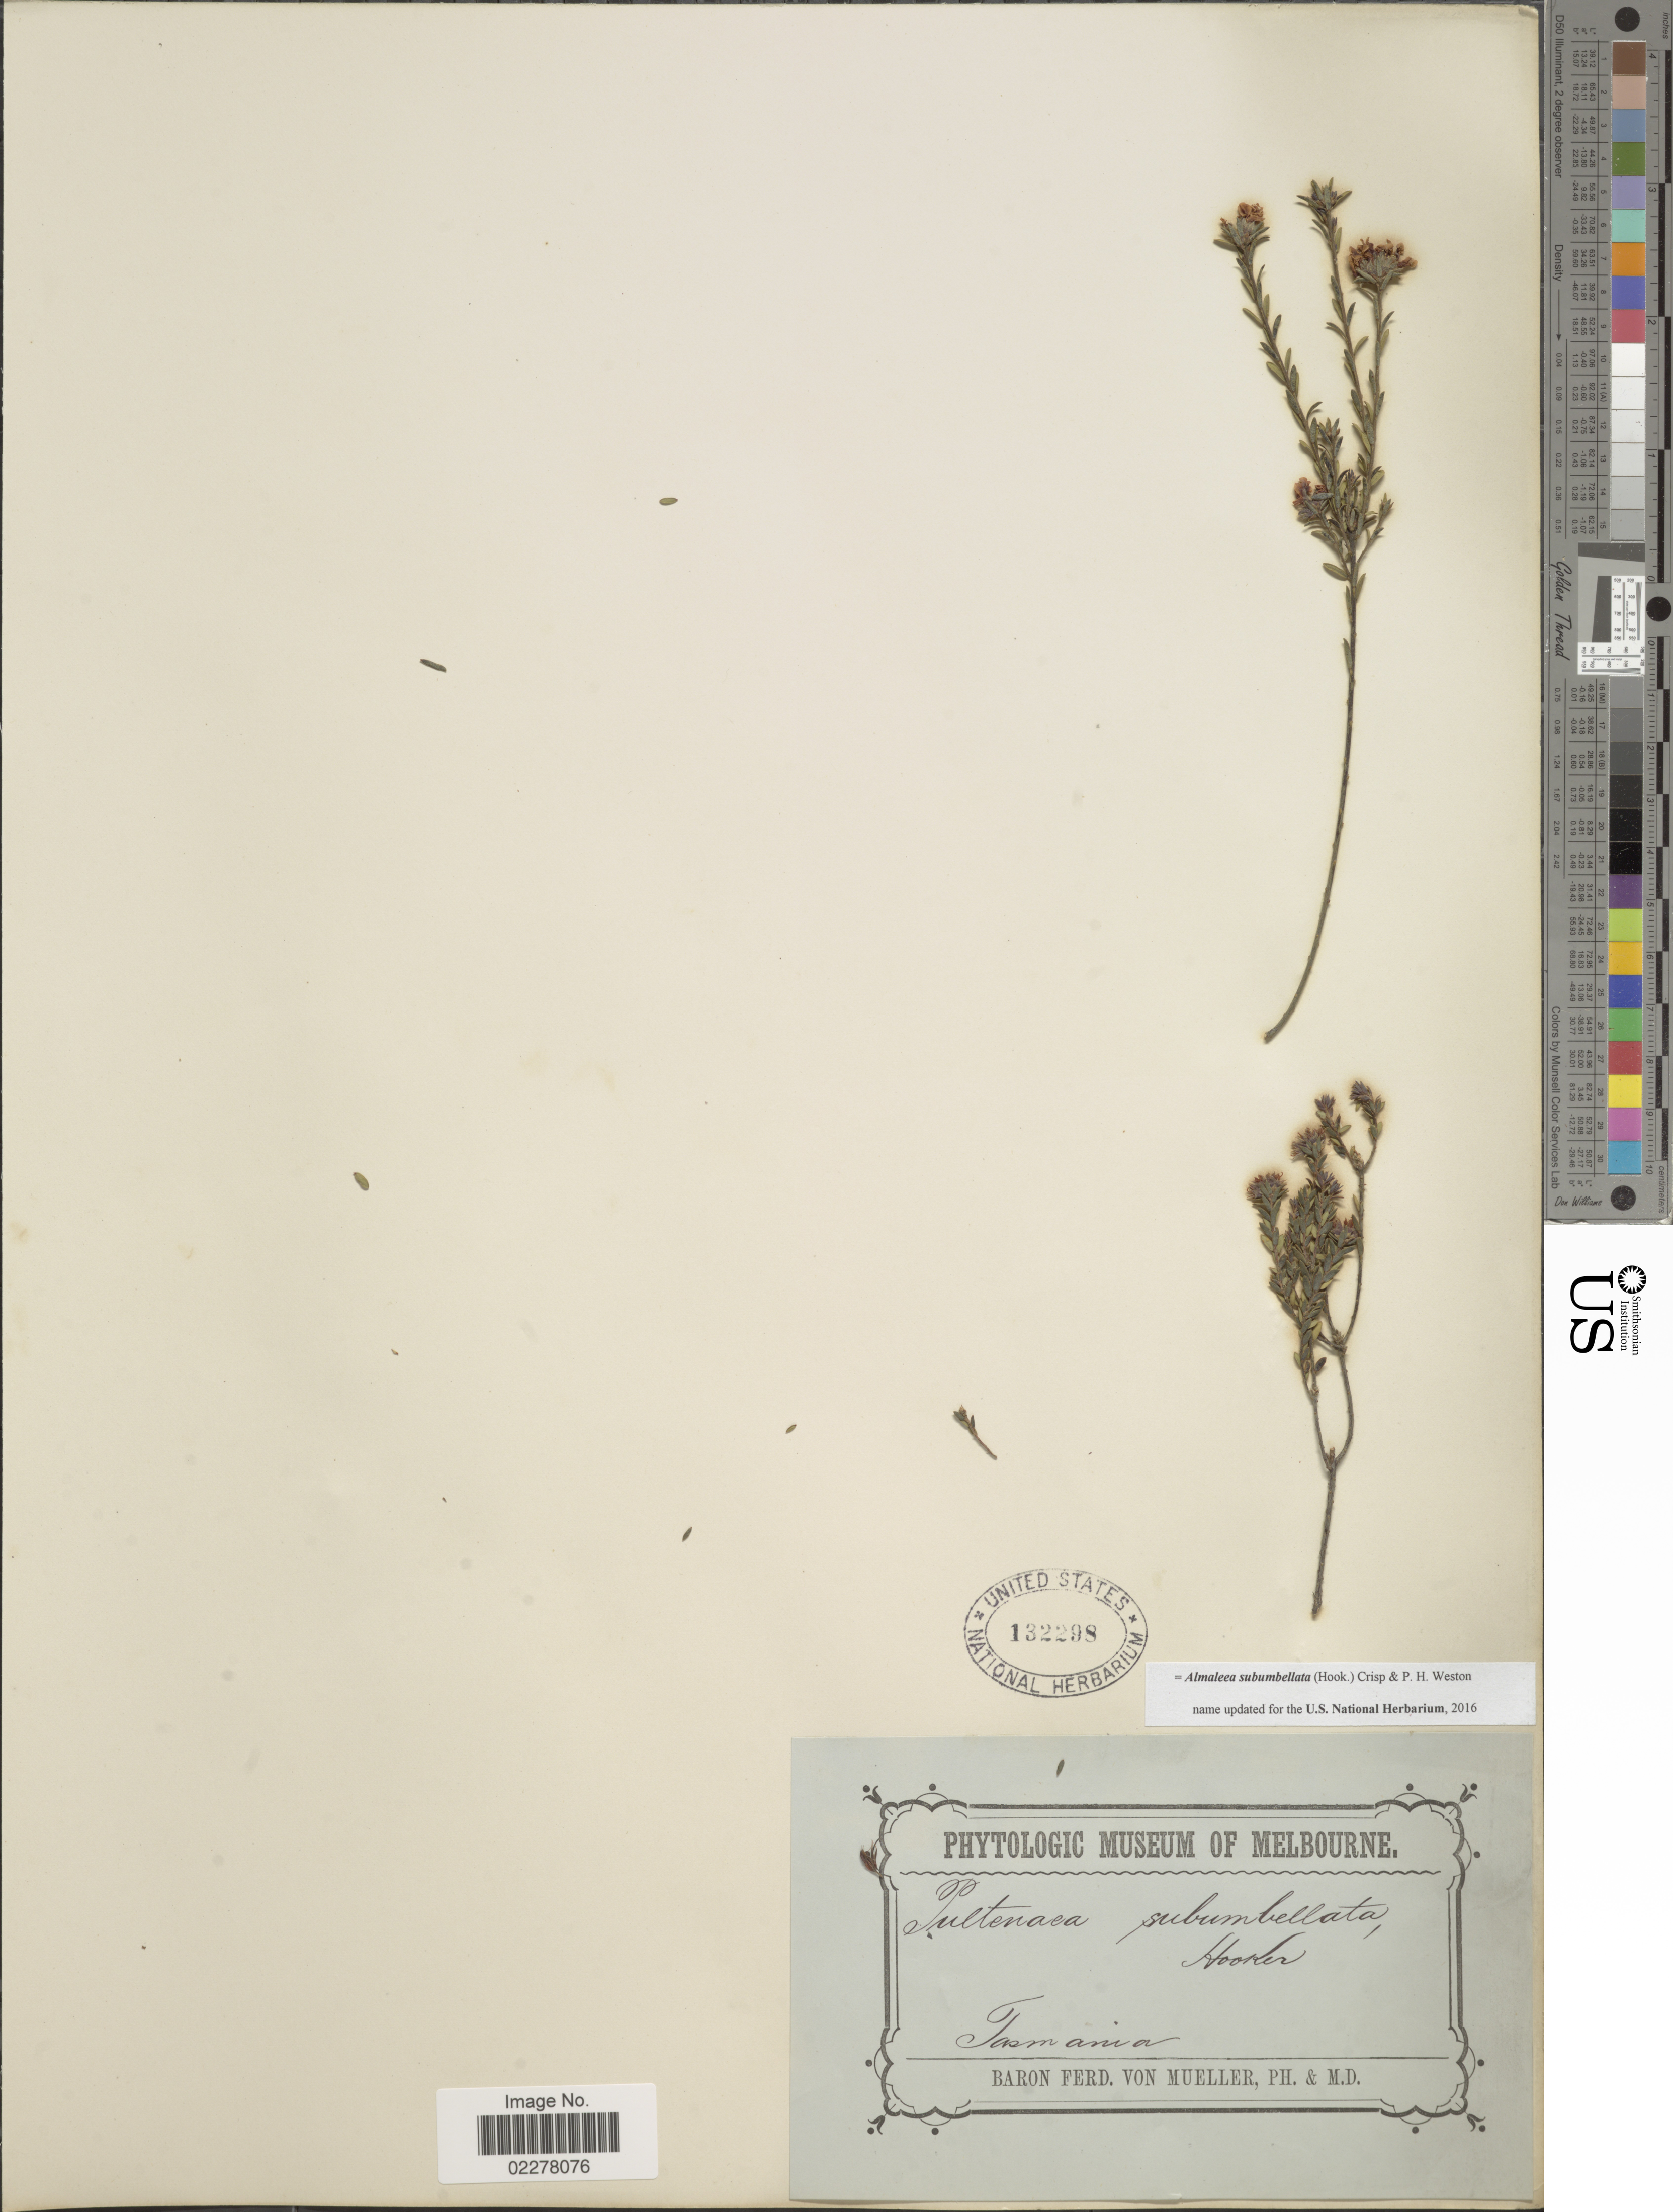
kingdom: Plantae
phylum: Tracheophyta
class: Magnoliopsida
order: Fabales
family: Fabaceae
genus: Almaleea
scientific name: Almaleea subumbellata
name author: (Hook.) Crisp & P.H.Weston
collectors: F. von Mueller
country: Australia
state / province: Tasmania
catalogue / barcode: US 132298